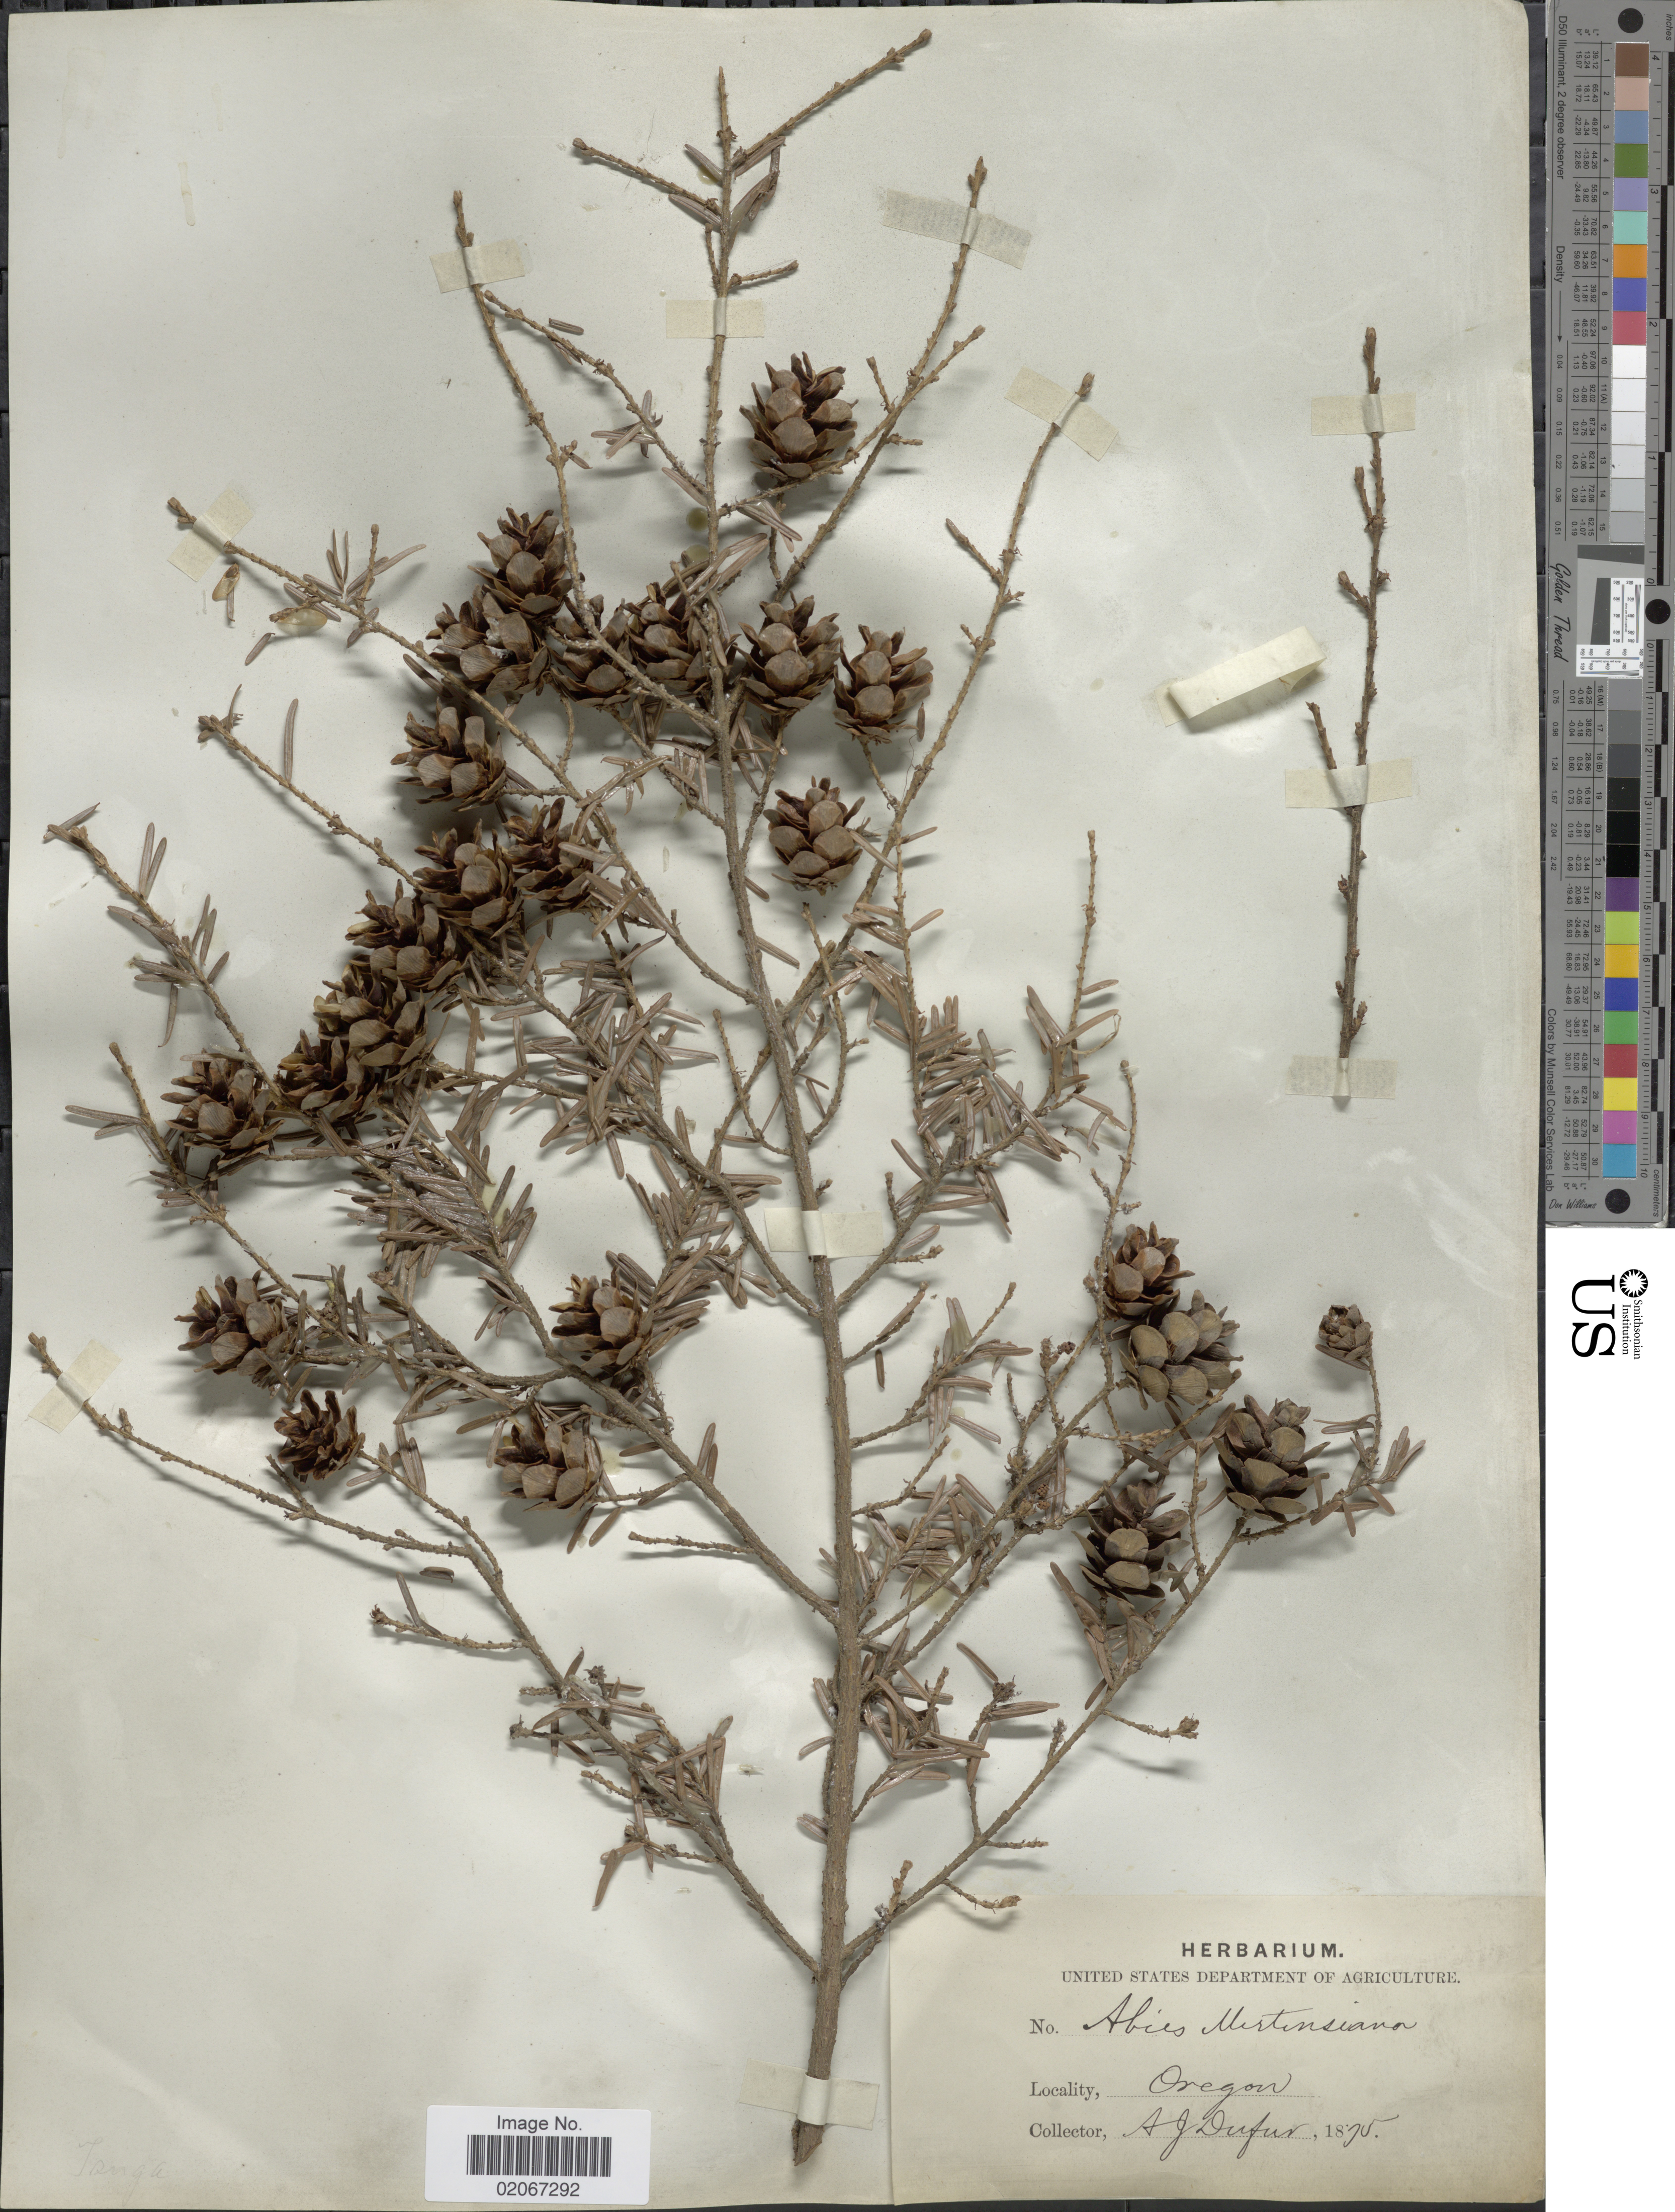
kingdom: Plantae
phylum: Tracheophyta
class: Pinopsida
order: Pinales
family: Pinaceae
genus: Tsuga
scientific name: Tsuga heterophylla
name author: (Raf.) Sarg.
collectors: A. Dufur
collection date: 1875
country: United States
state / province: Oregon